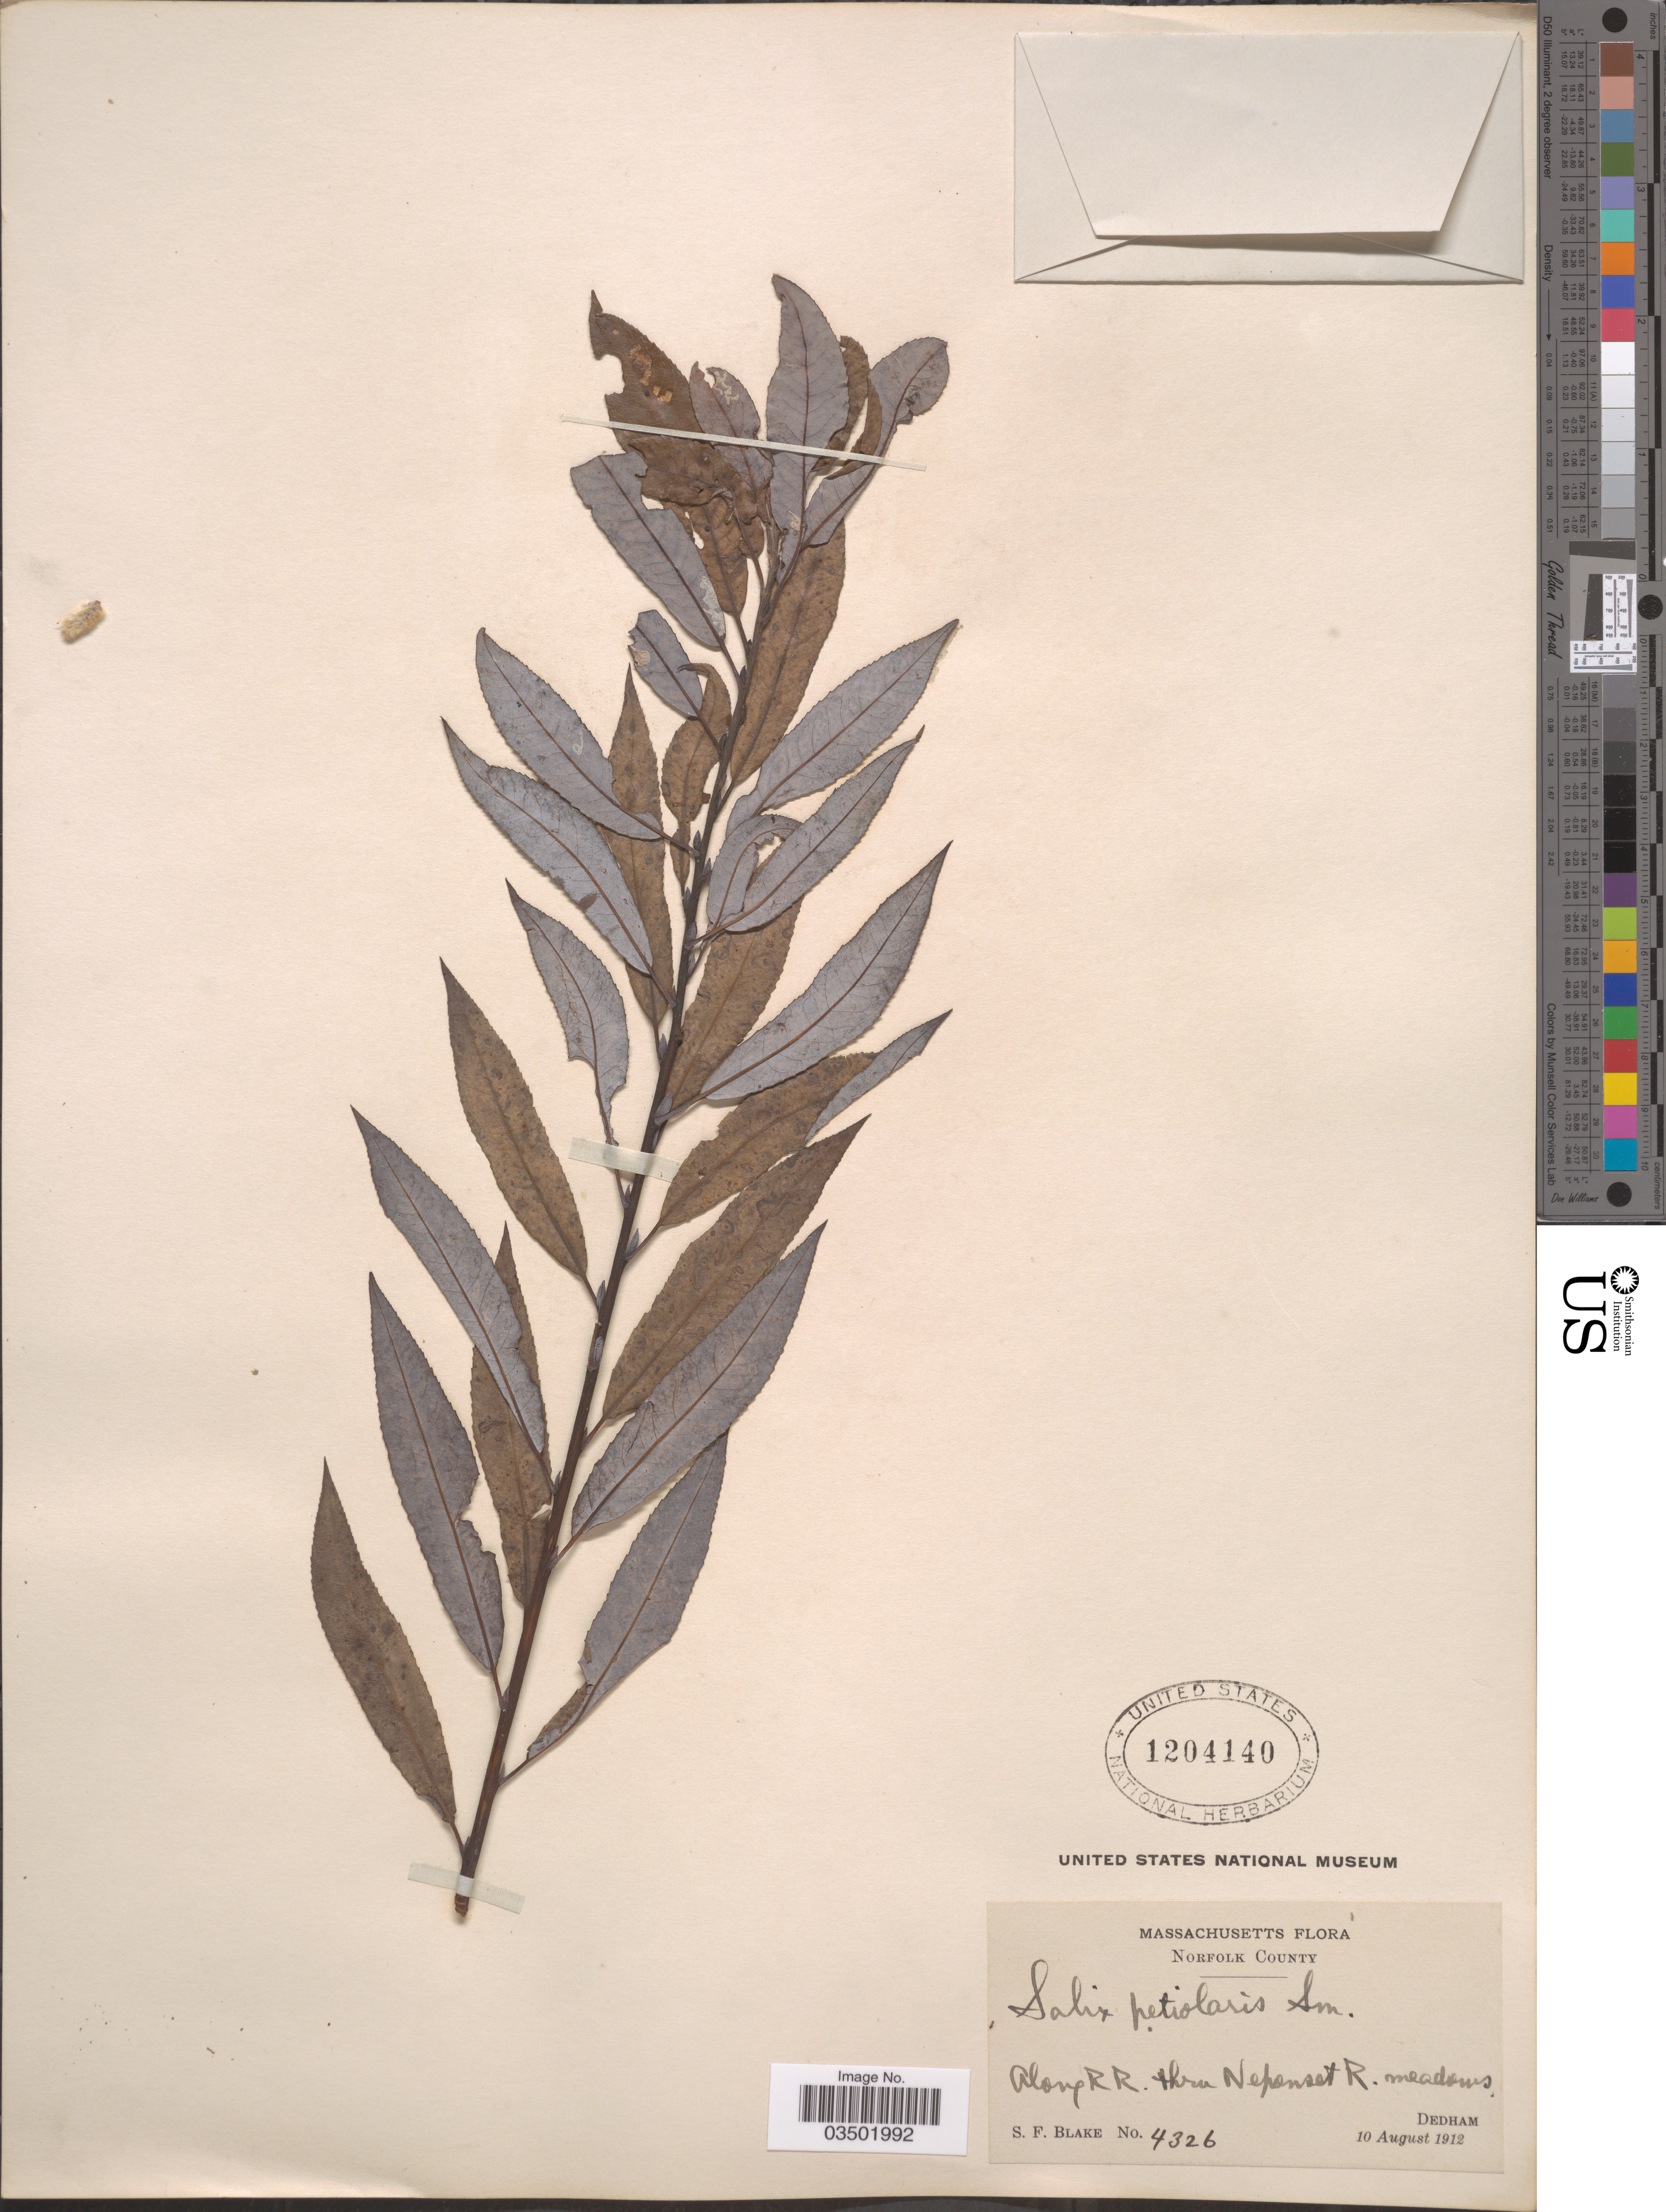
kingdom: Plantae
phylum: Tracheophyta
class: Magnoliopsida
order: Malpighiales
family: Salicaceae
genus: Salix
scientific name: Salix petiolaris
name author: Sm.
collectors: S. Blake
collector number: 4326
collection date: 1912-08-10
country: United States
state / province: Massachusetts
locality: Norfolk County. Along R. R. thru Neponset R. meadows. Dedham.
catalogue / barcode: US 1204140